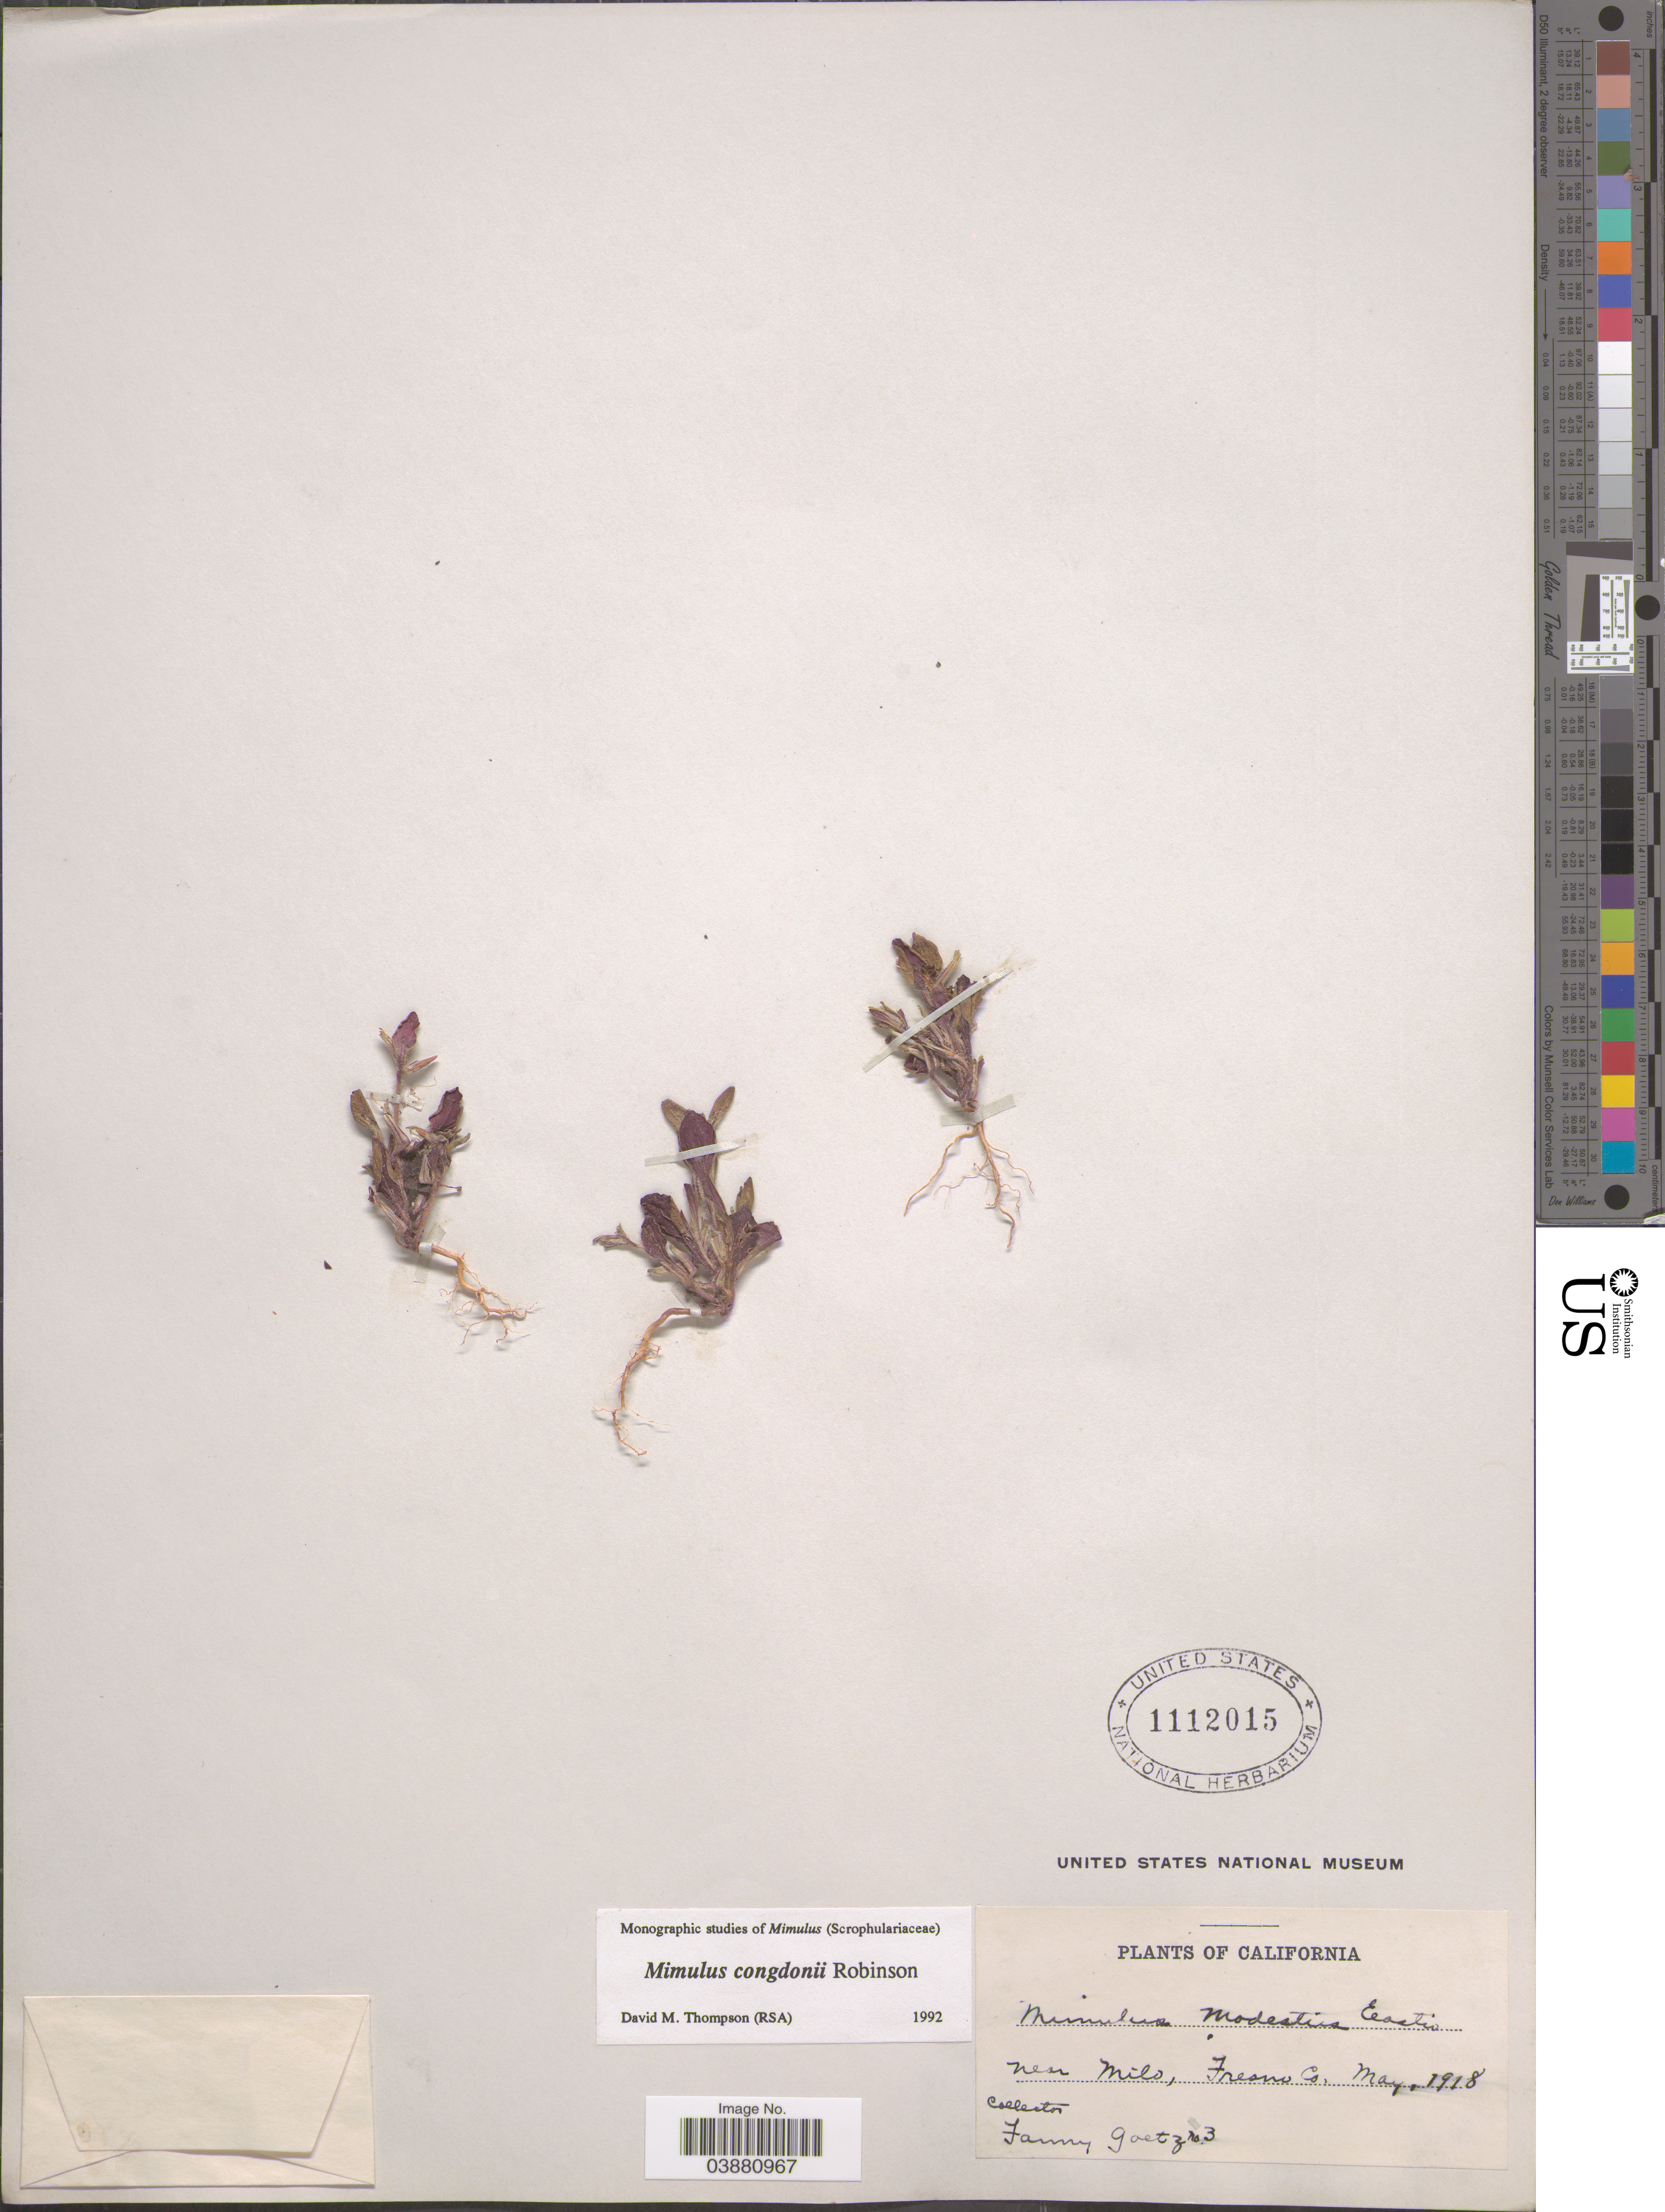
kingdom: Plantae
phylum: Tracheophyta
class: Magnoliopsida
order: Lamiales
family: Phrymaceae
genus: Mimulus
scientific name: Mimulus congdonii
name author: B.L. Rob.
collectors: F. Goetz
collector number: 3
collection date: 1918-05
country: United States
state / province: California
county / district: Fresno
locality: Near Milo, Fresno Co.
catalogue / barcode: US 1112015